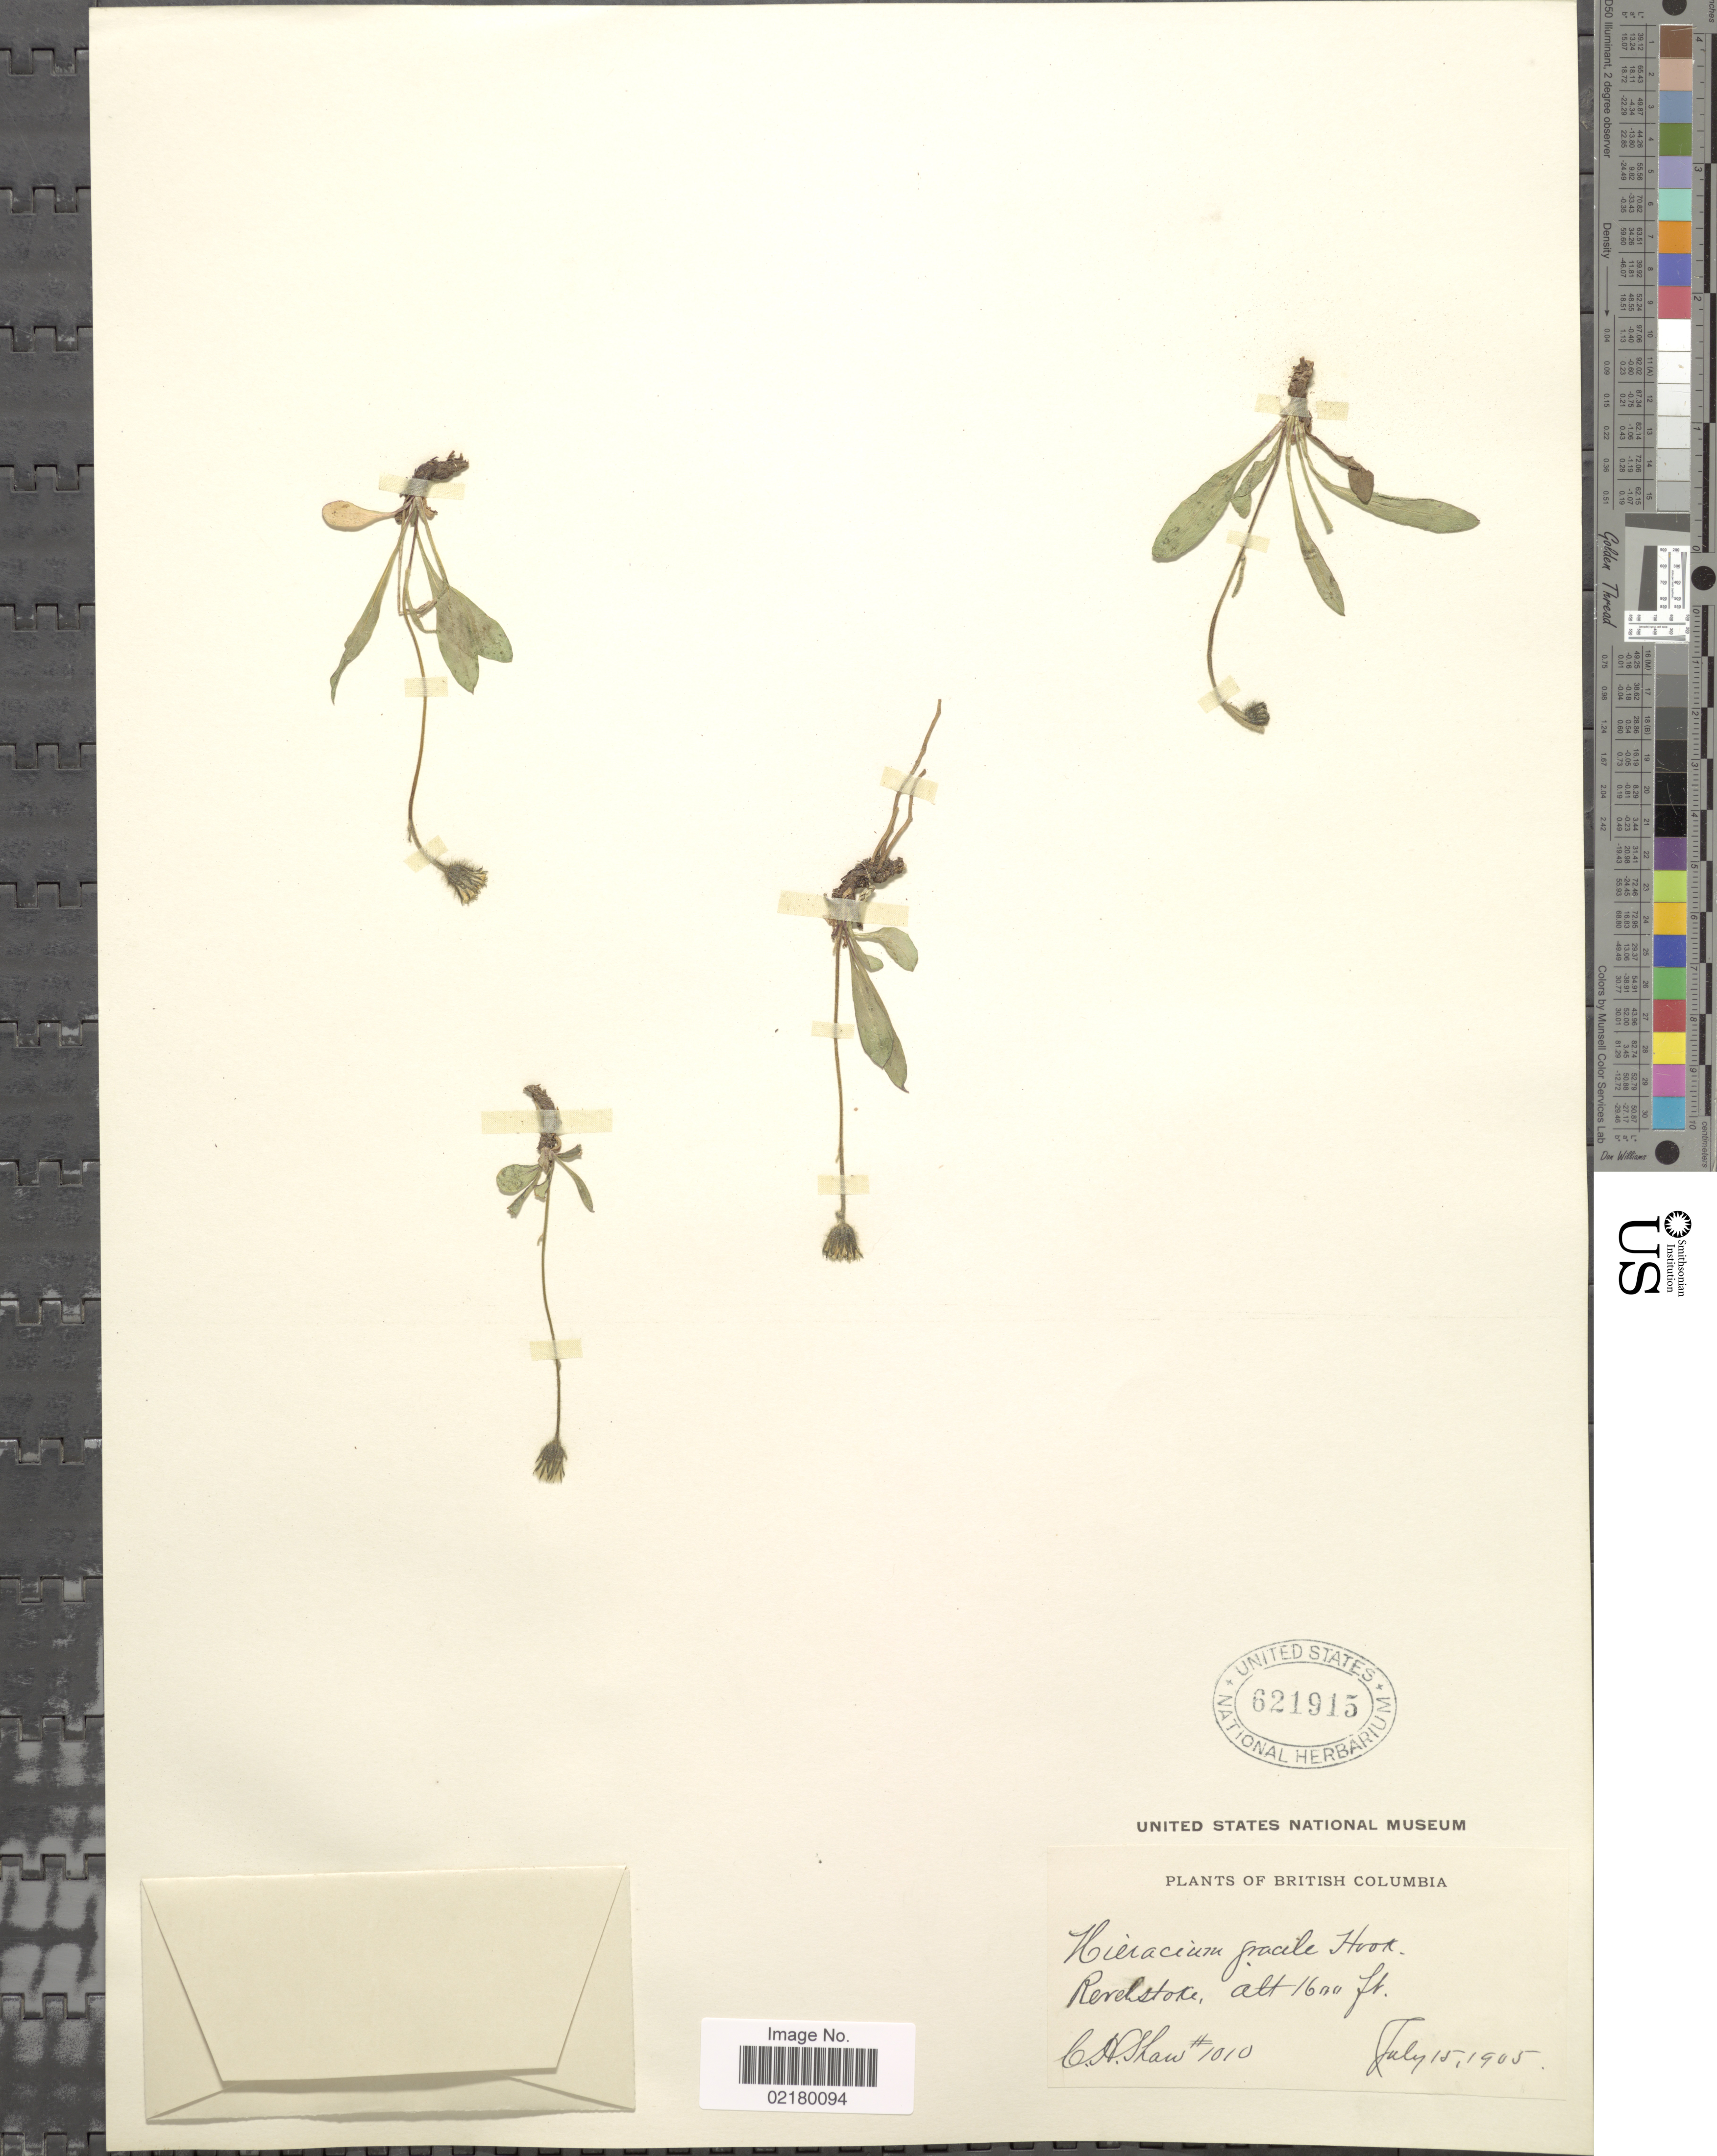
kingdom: Plantae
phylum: Tracheophyta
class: Magnoliopsida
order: Asterales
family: Asteraceae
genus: Hieracium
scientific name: Hieracium triste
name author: Willd. ex Spreng.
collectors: C. H. Shaw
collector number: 1010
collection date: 1905-07-15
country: Canada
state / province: British Columbia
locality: Revelstoke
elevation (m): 488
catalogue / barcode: US 621915